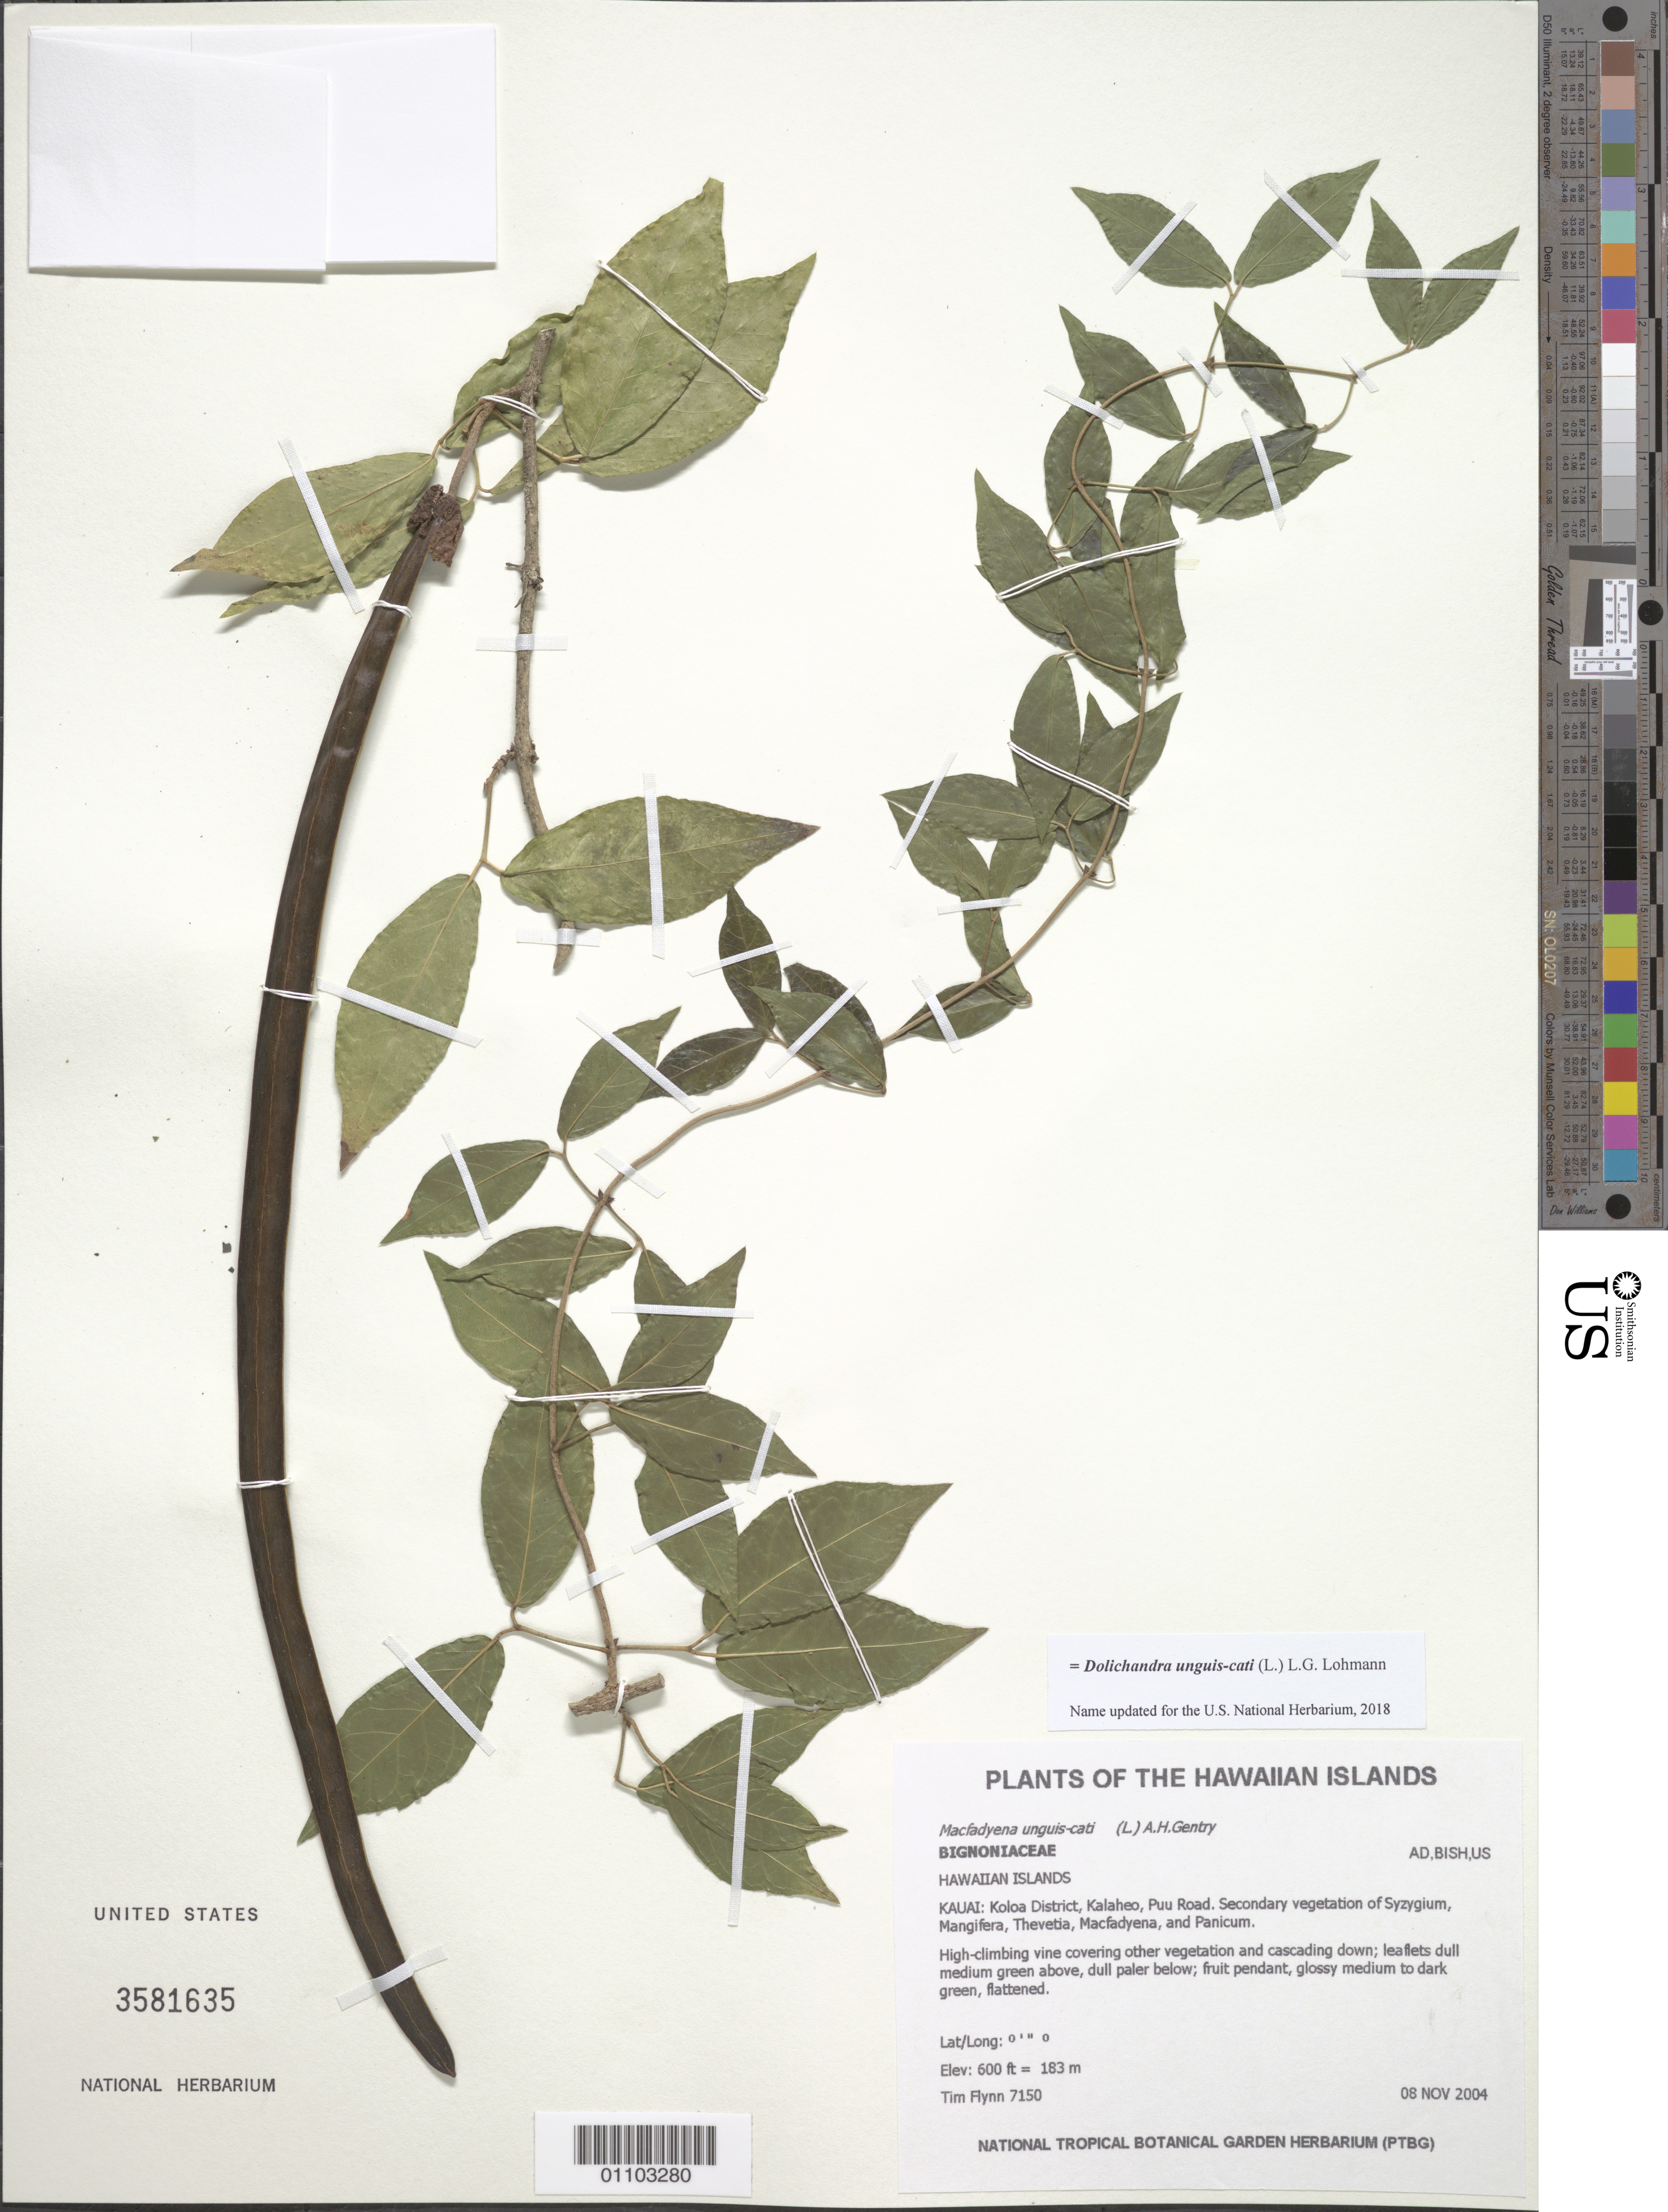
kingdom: Plantae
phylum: Tracheophyta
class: Magnoliopsida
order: Lamiales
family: Bignoniaceae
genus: Dolichandra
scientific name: Dolichandra unguis-cati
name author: (L.) L.G. Lohmann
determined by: Wagner, W. L., (BOT), Smithsonian Institution - National Museum of Natural History (UNITED STATES)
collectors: T. W. Flynn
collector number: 7150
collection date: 2004-11-08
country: United States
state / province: Hawaii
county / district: Kauai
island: Kaua'i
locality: Koloa District, Kalaheo. Puu Road.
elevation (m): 183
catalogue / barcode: US 3581635